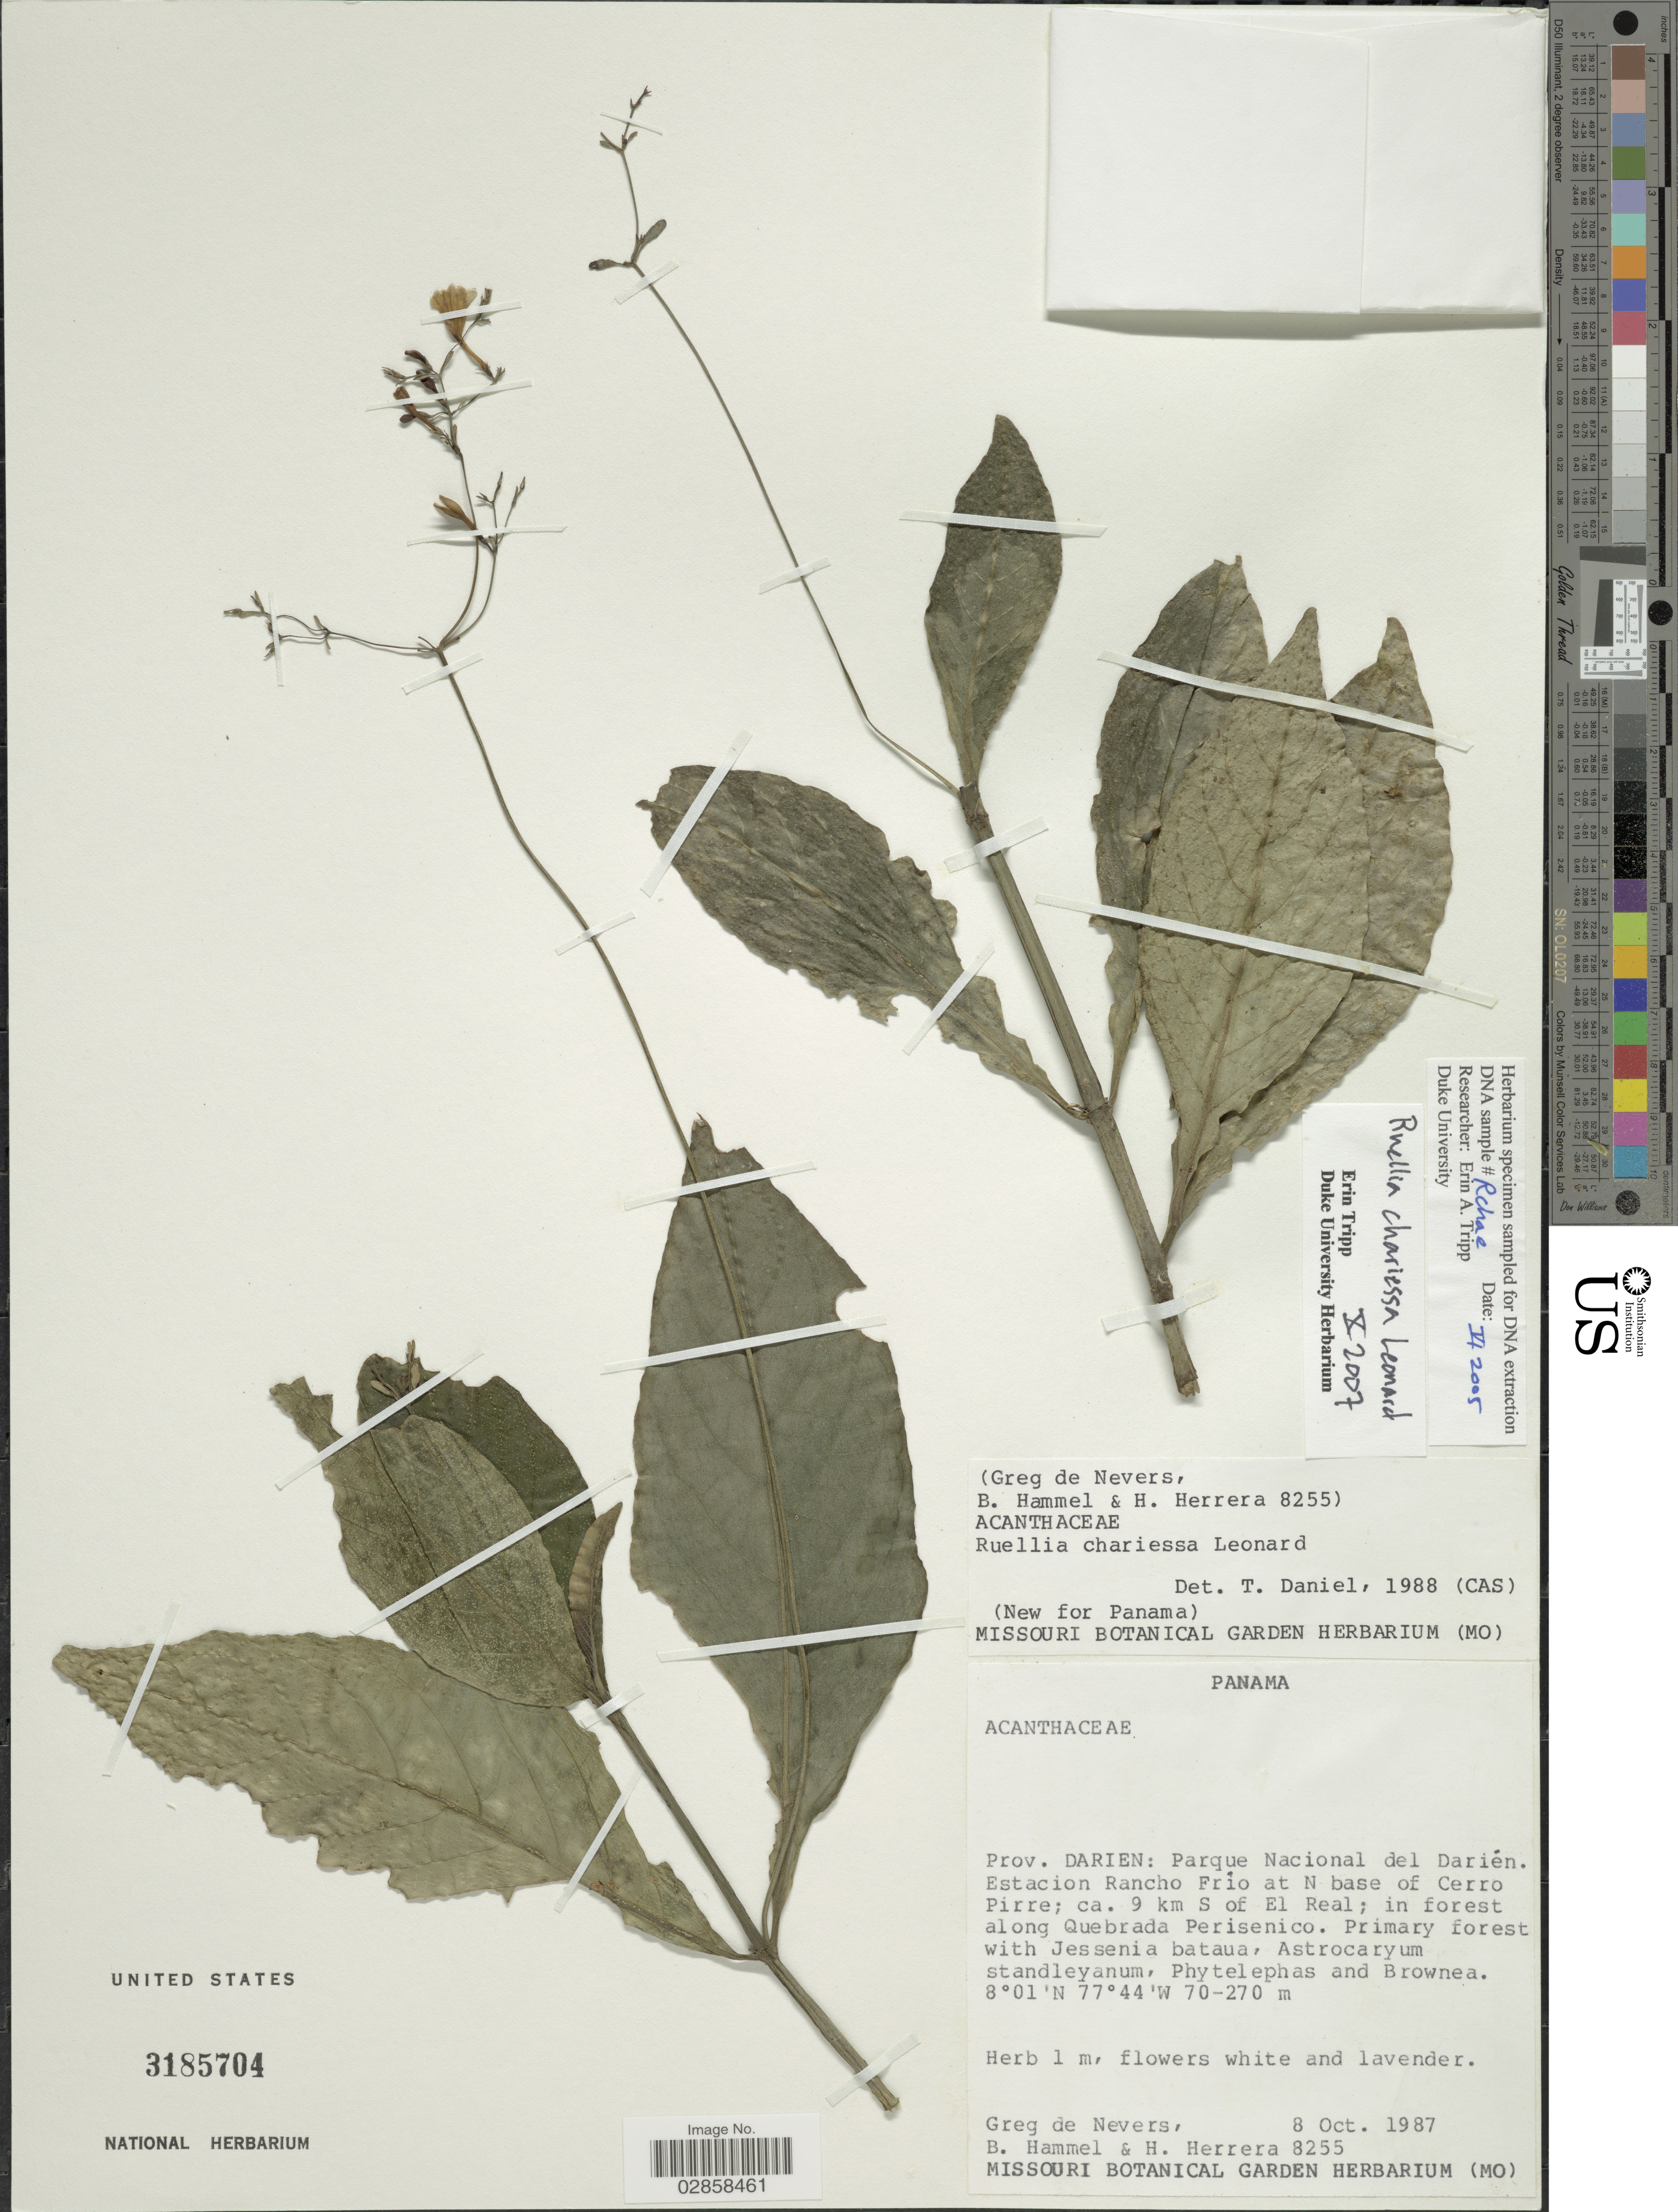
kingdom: Plantae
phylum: Tracheophyta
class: Magnoliopsida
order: Lamiales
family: Acanthaceae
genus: Ruellia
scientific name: Ruellia chariessa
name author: Leonard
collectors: G. C. de Nevers, B. Hammel & H. Herrera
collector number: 8255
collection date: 1987-10-08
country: Panama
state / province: Darién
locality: Parque Nacional del Darién. Estacion Rancho Frío at N base of Cerro Pirre; ca. 9 km S of El Real; in forest along Quebrada Perisenico.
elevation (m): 70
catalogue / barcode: US 3185704